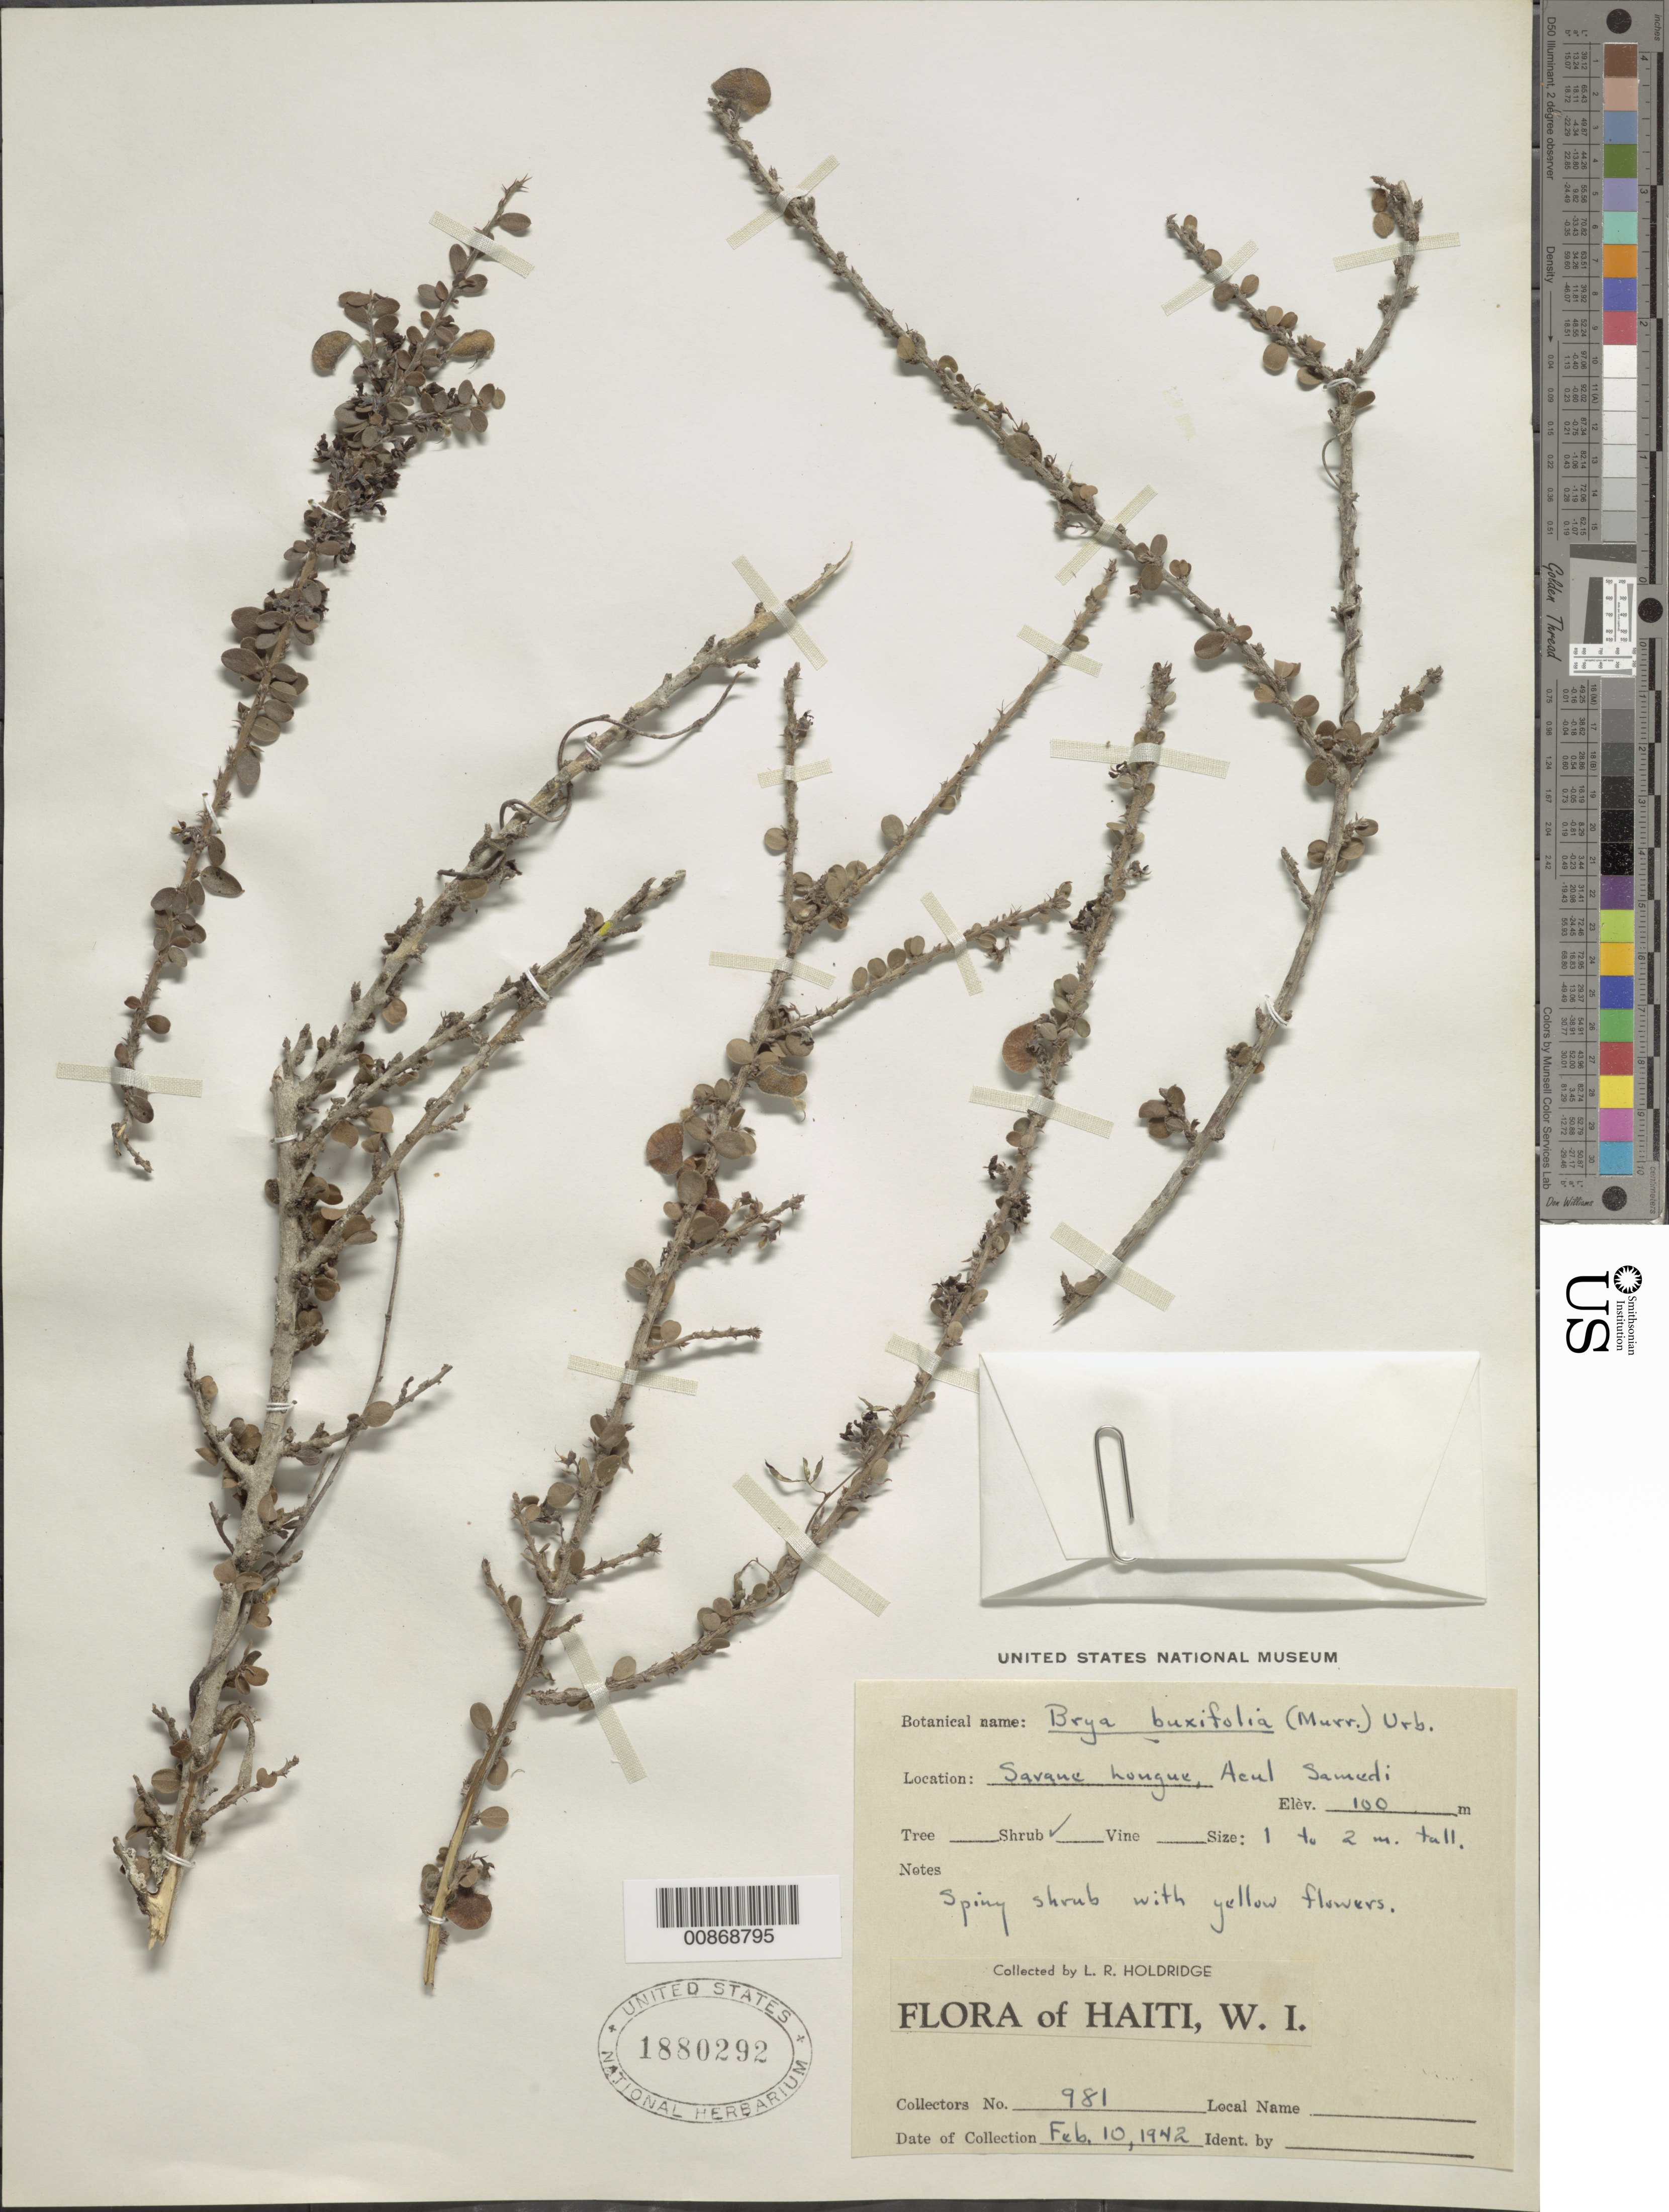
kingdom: Plantae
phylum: Tracheophyta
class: Magnoliopsida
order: Fabales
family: Fabaceae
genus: Brya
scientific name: Brya buxifolia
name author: (Murray) Urb.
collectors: L. Holdridge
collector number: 981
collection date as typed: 10 Feb 1942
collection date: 1942-02-10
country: Haiti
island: Hispaniola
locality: Savane Longue, Acul Samedi.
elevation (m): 100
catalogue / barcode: US 1880292